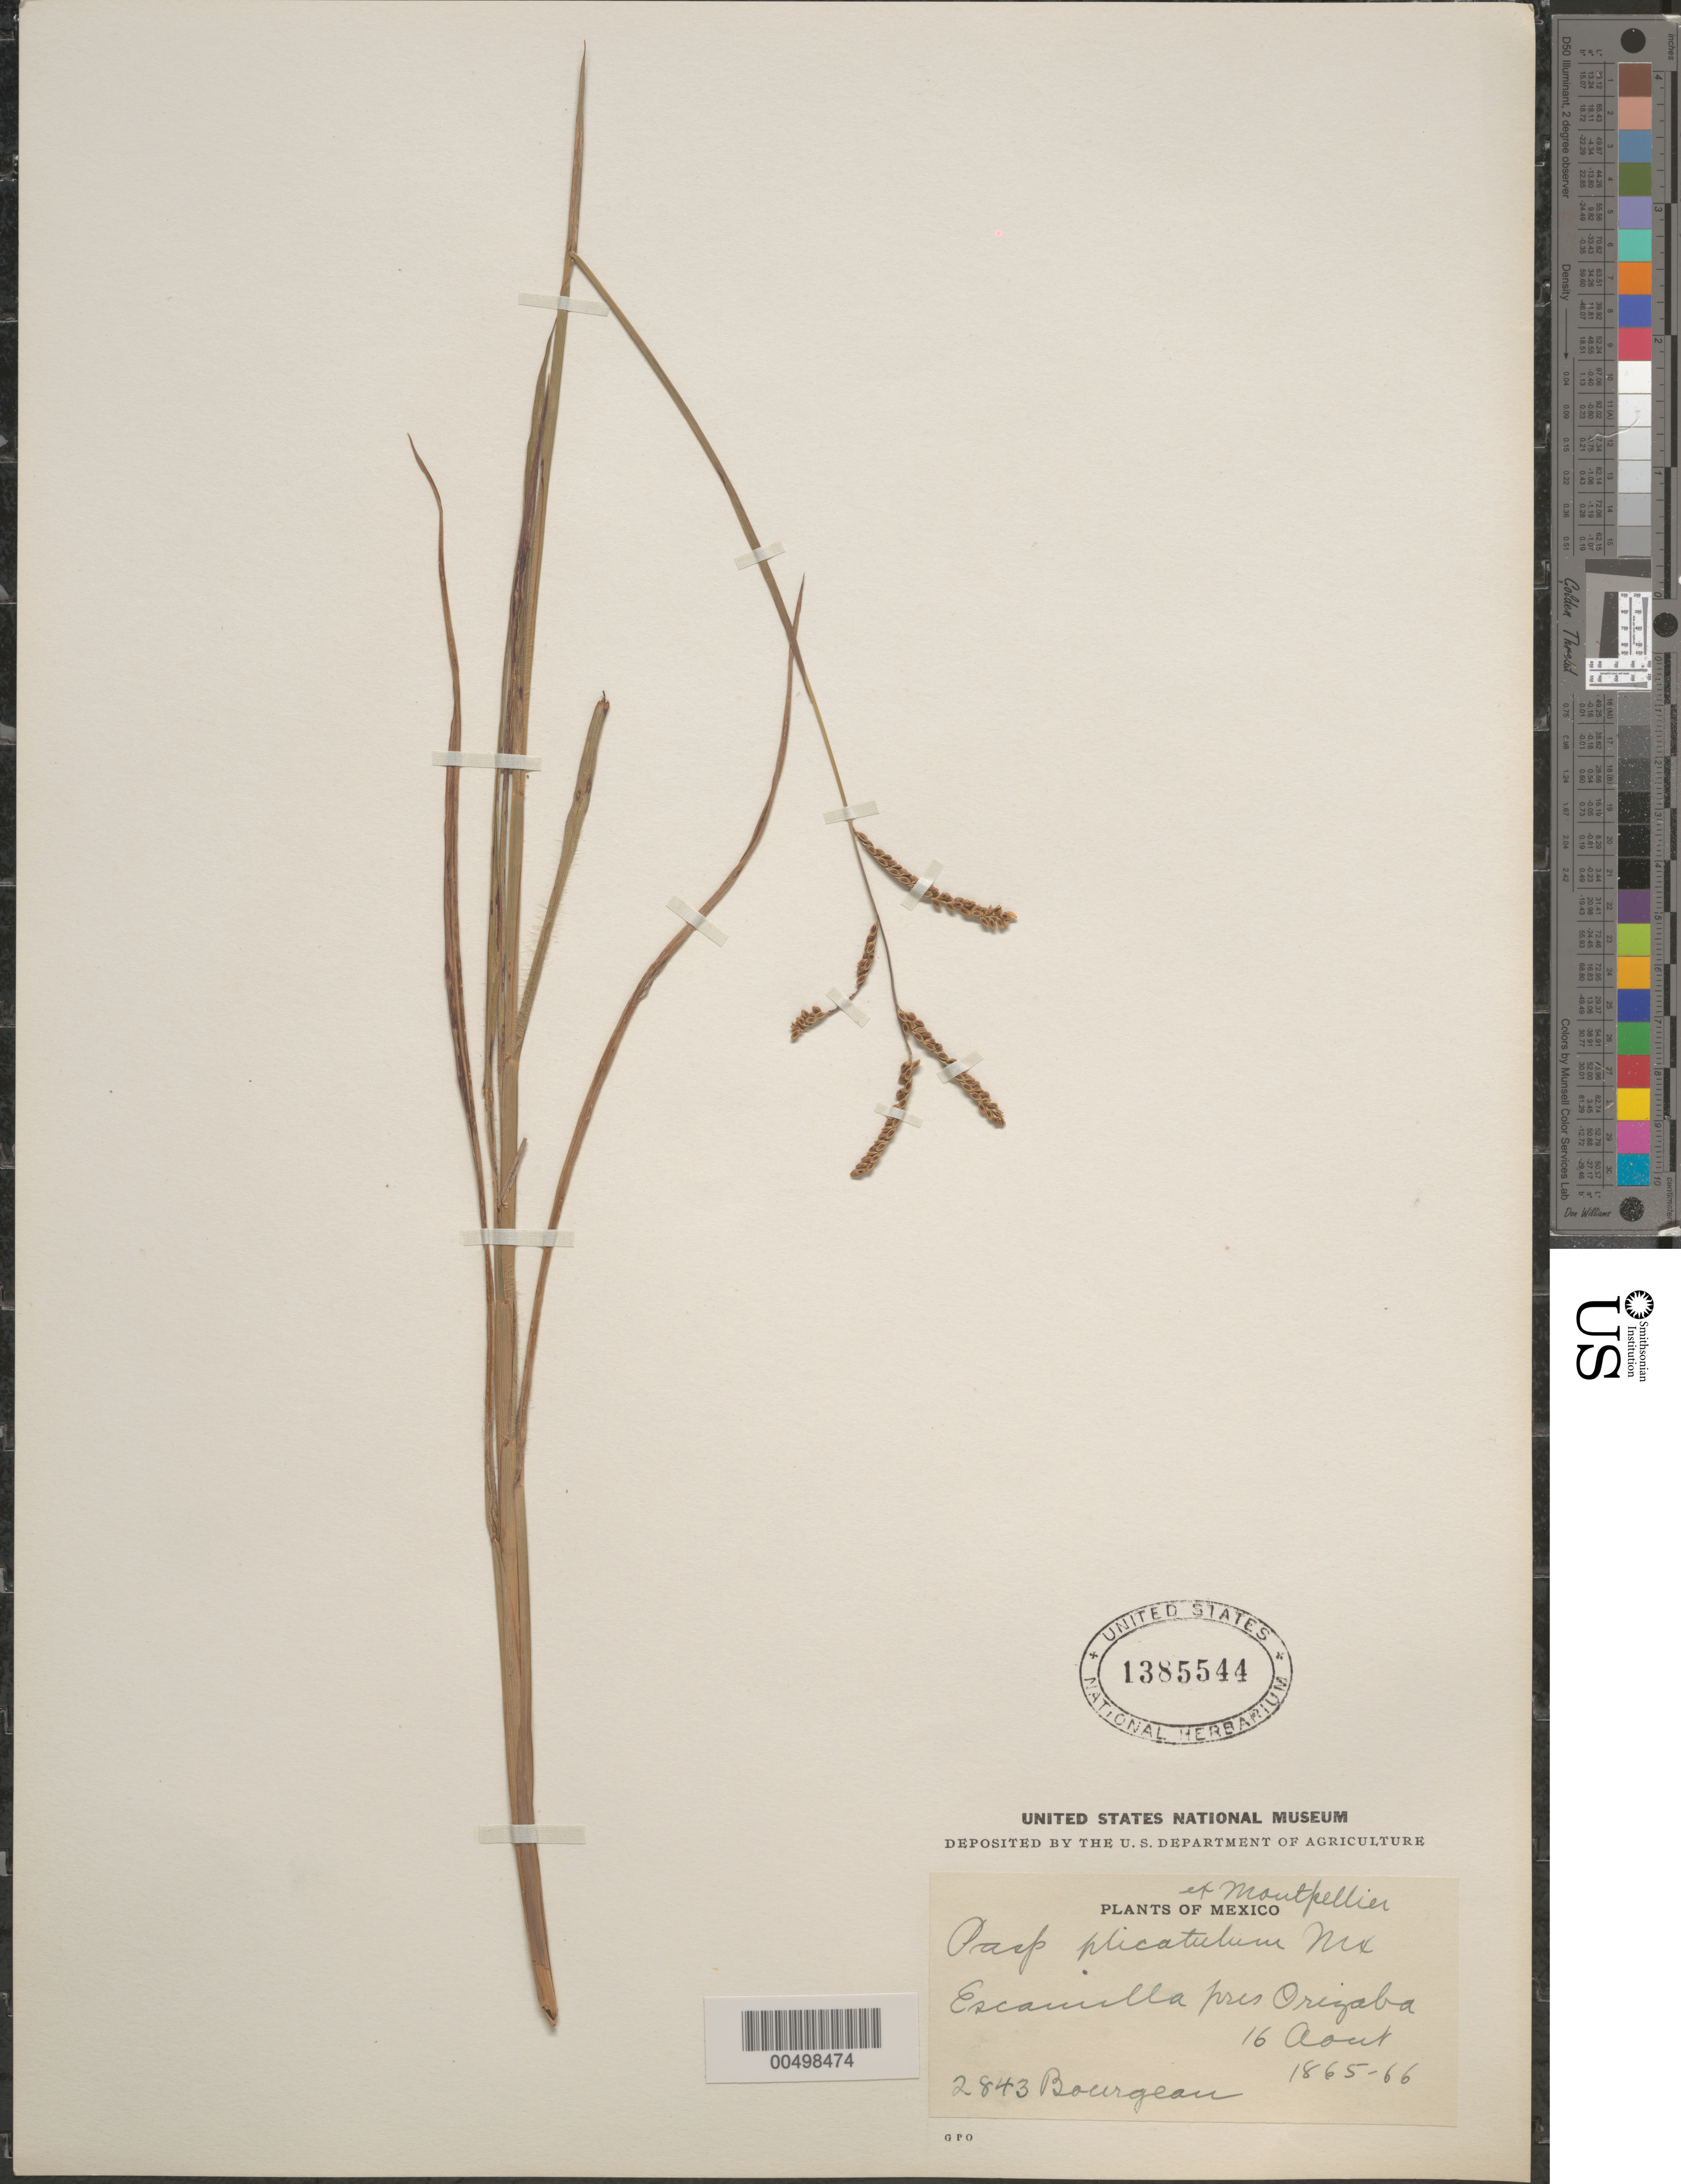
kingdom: Plantae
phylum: Tracheophyta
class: Liliopsida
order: Poales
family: Poaceae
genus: Paspalum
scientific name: Paspalum plicatulum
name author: Michx.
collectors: -. Bourgeau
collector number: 2843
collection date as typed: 16 Aug 1865 or 16 Aug 1866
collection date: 1865-08-16 or 1866-08-16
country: Mexico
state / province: Veracruz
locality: Escamilla pres Orizaba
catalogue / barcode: US 1385544